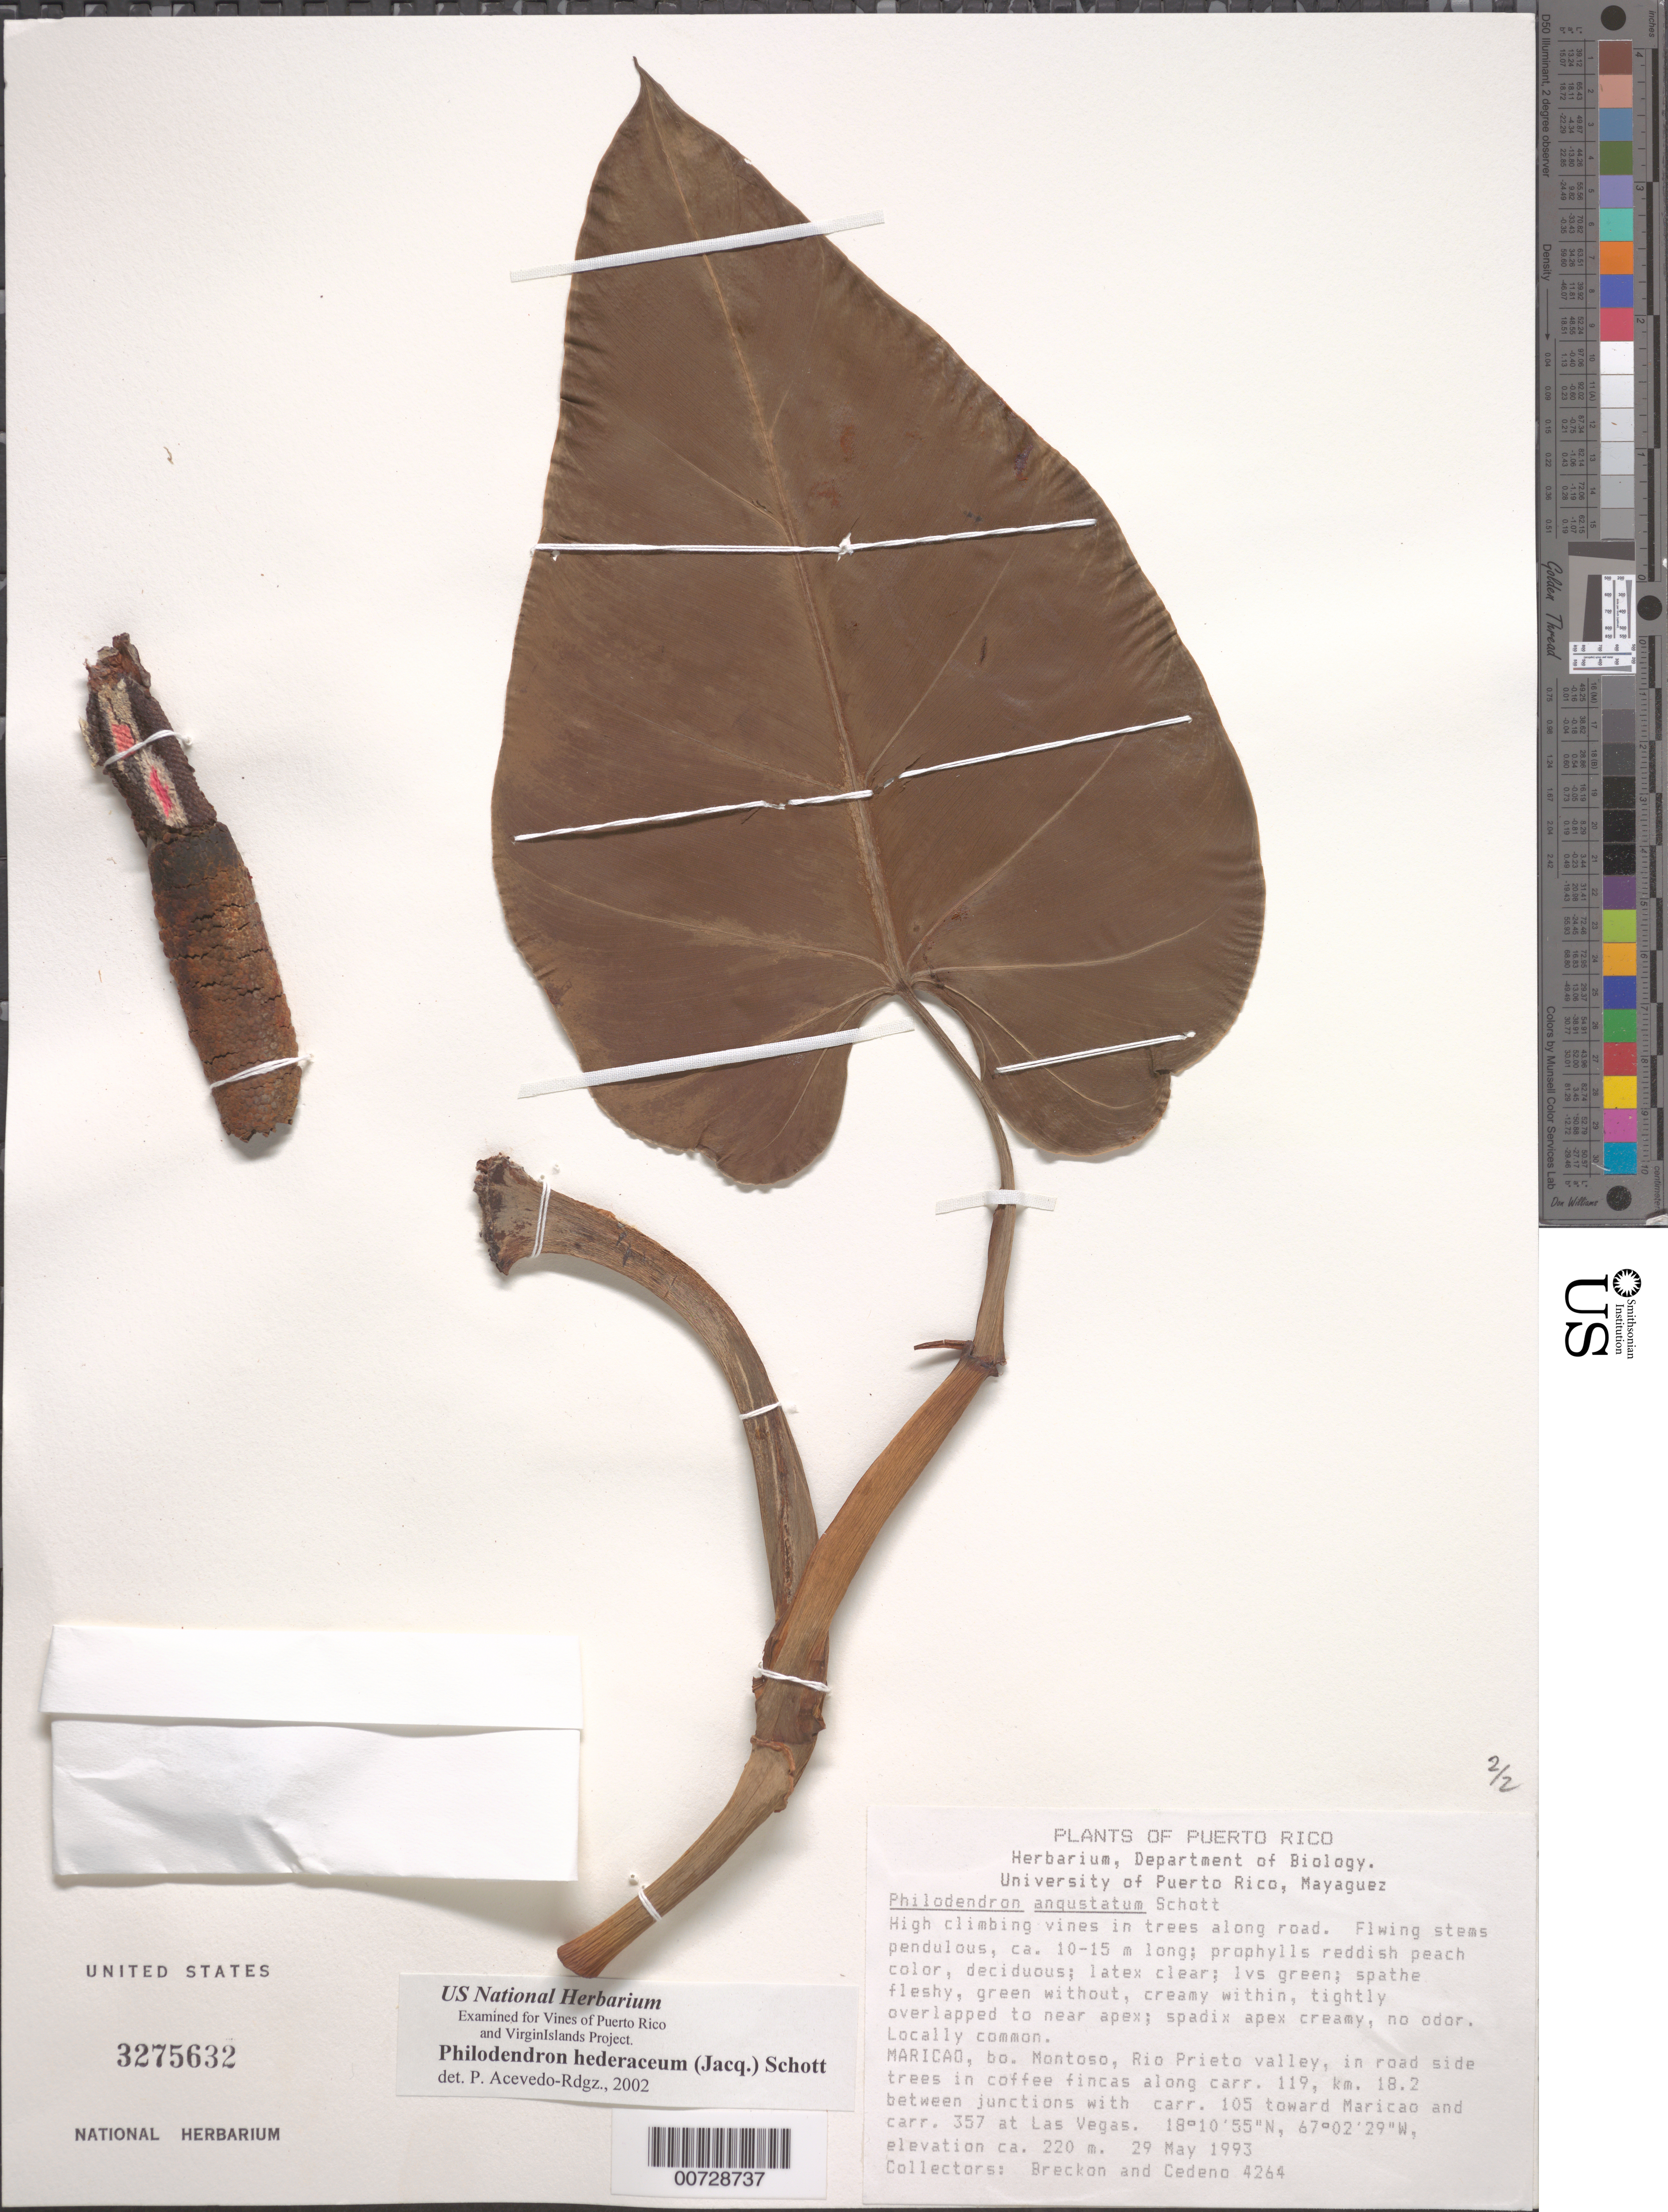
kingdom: Plantae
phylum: Tracheophyta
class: Liliopsida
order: Alismatales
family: Araceae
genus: Philodendron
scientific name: Philodendron hederaceum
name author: (Jacq.) Schott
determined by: Acevedo-Rodríguez, P., (BOT), Smithsonian Institution - National Museum of Natural History (UNITED STATES)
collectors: G. J. Breckon & J. A. Cedeño M.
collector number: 4264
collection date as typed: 29 May 1993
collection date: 1993-05-29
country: Puerto Rico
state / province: Maricao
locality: Maricao: Bo. Montoso, Río Prieto valley, along carr. 119, km. 18.2, between carr. 105 & 357.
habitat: On roadside trees in coffee fincas.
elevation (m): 220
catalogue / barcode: US 3275632